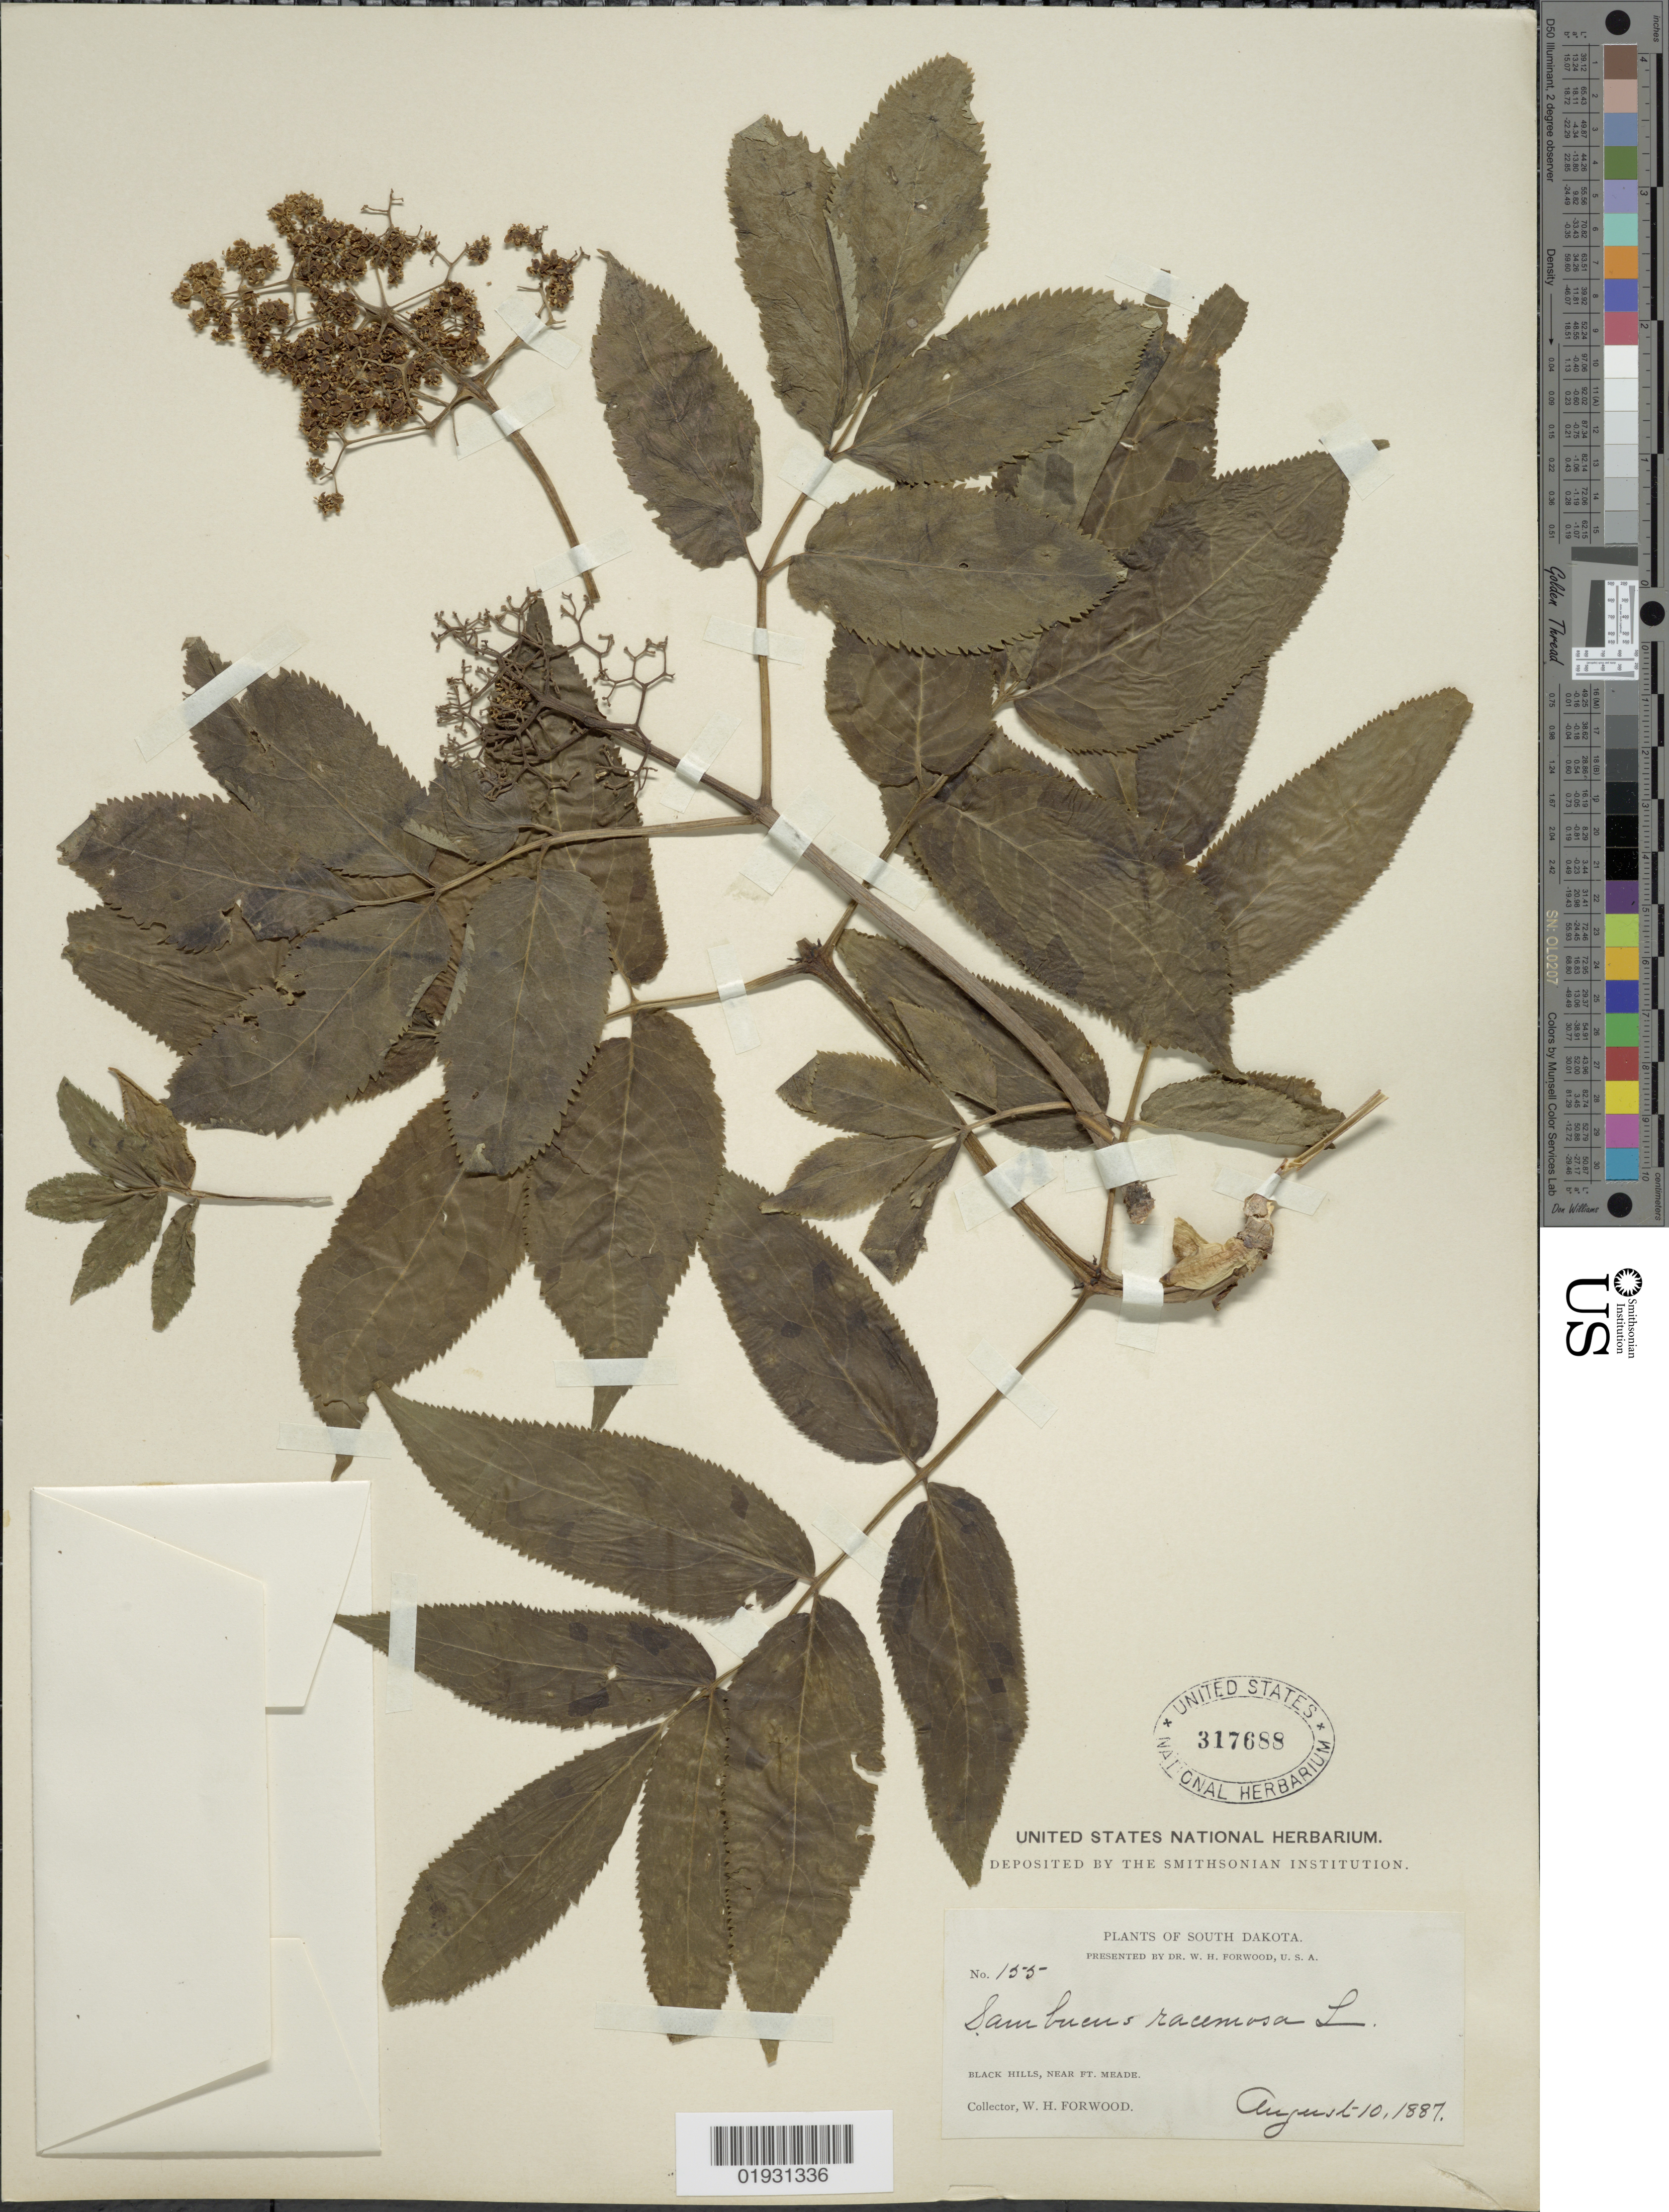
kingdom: Plantae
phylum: Tracheophyta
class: Magnoliopsida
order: Dipsacales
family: Viburnaceae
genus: Sambucus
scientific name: Sambucus racemosa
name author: L.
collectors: W. Forwood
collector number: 155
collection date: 1887-08-10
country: United States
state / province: South Dakota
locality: Black Hills, Near Ft. Meade.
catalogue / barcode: US 317688